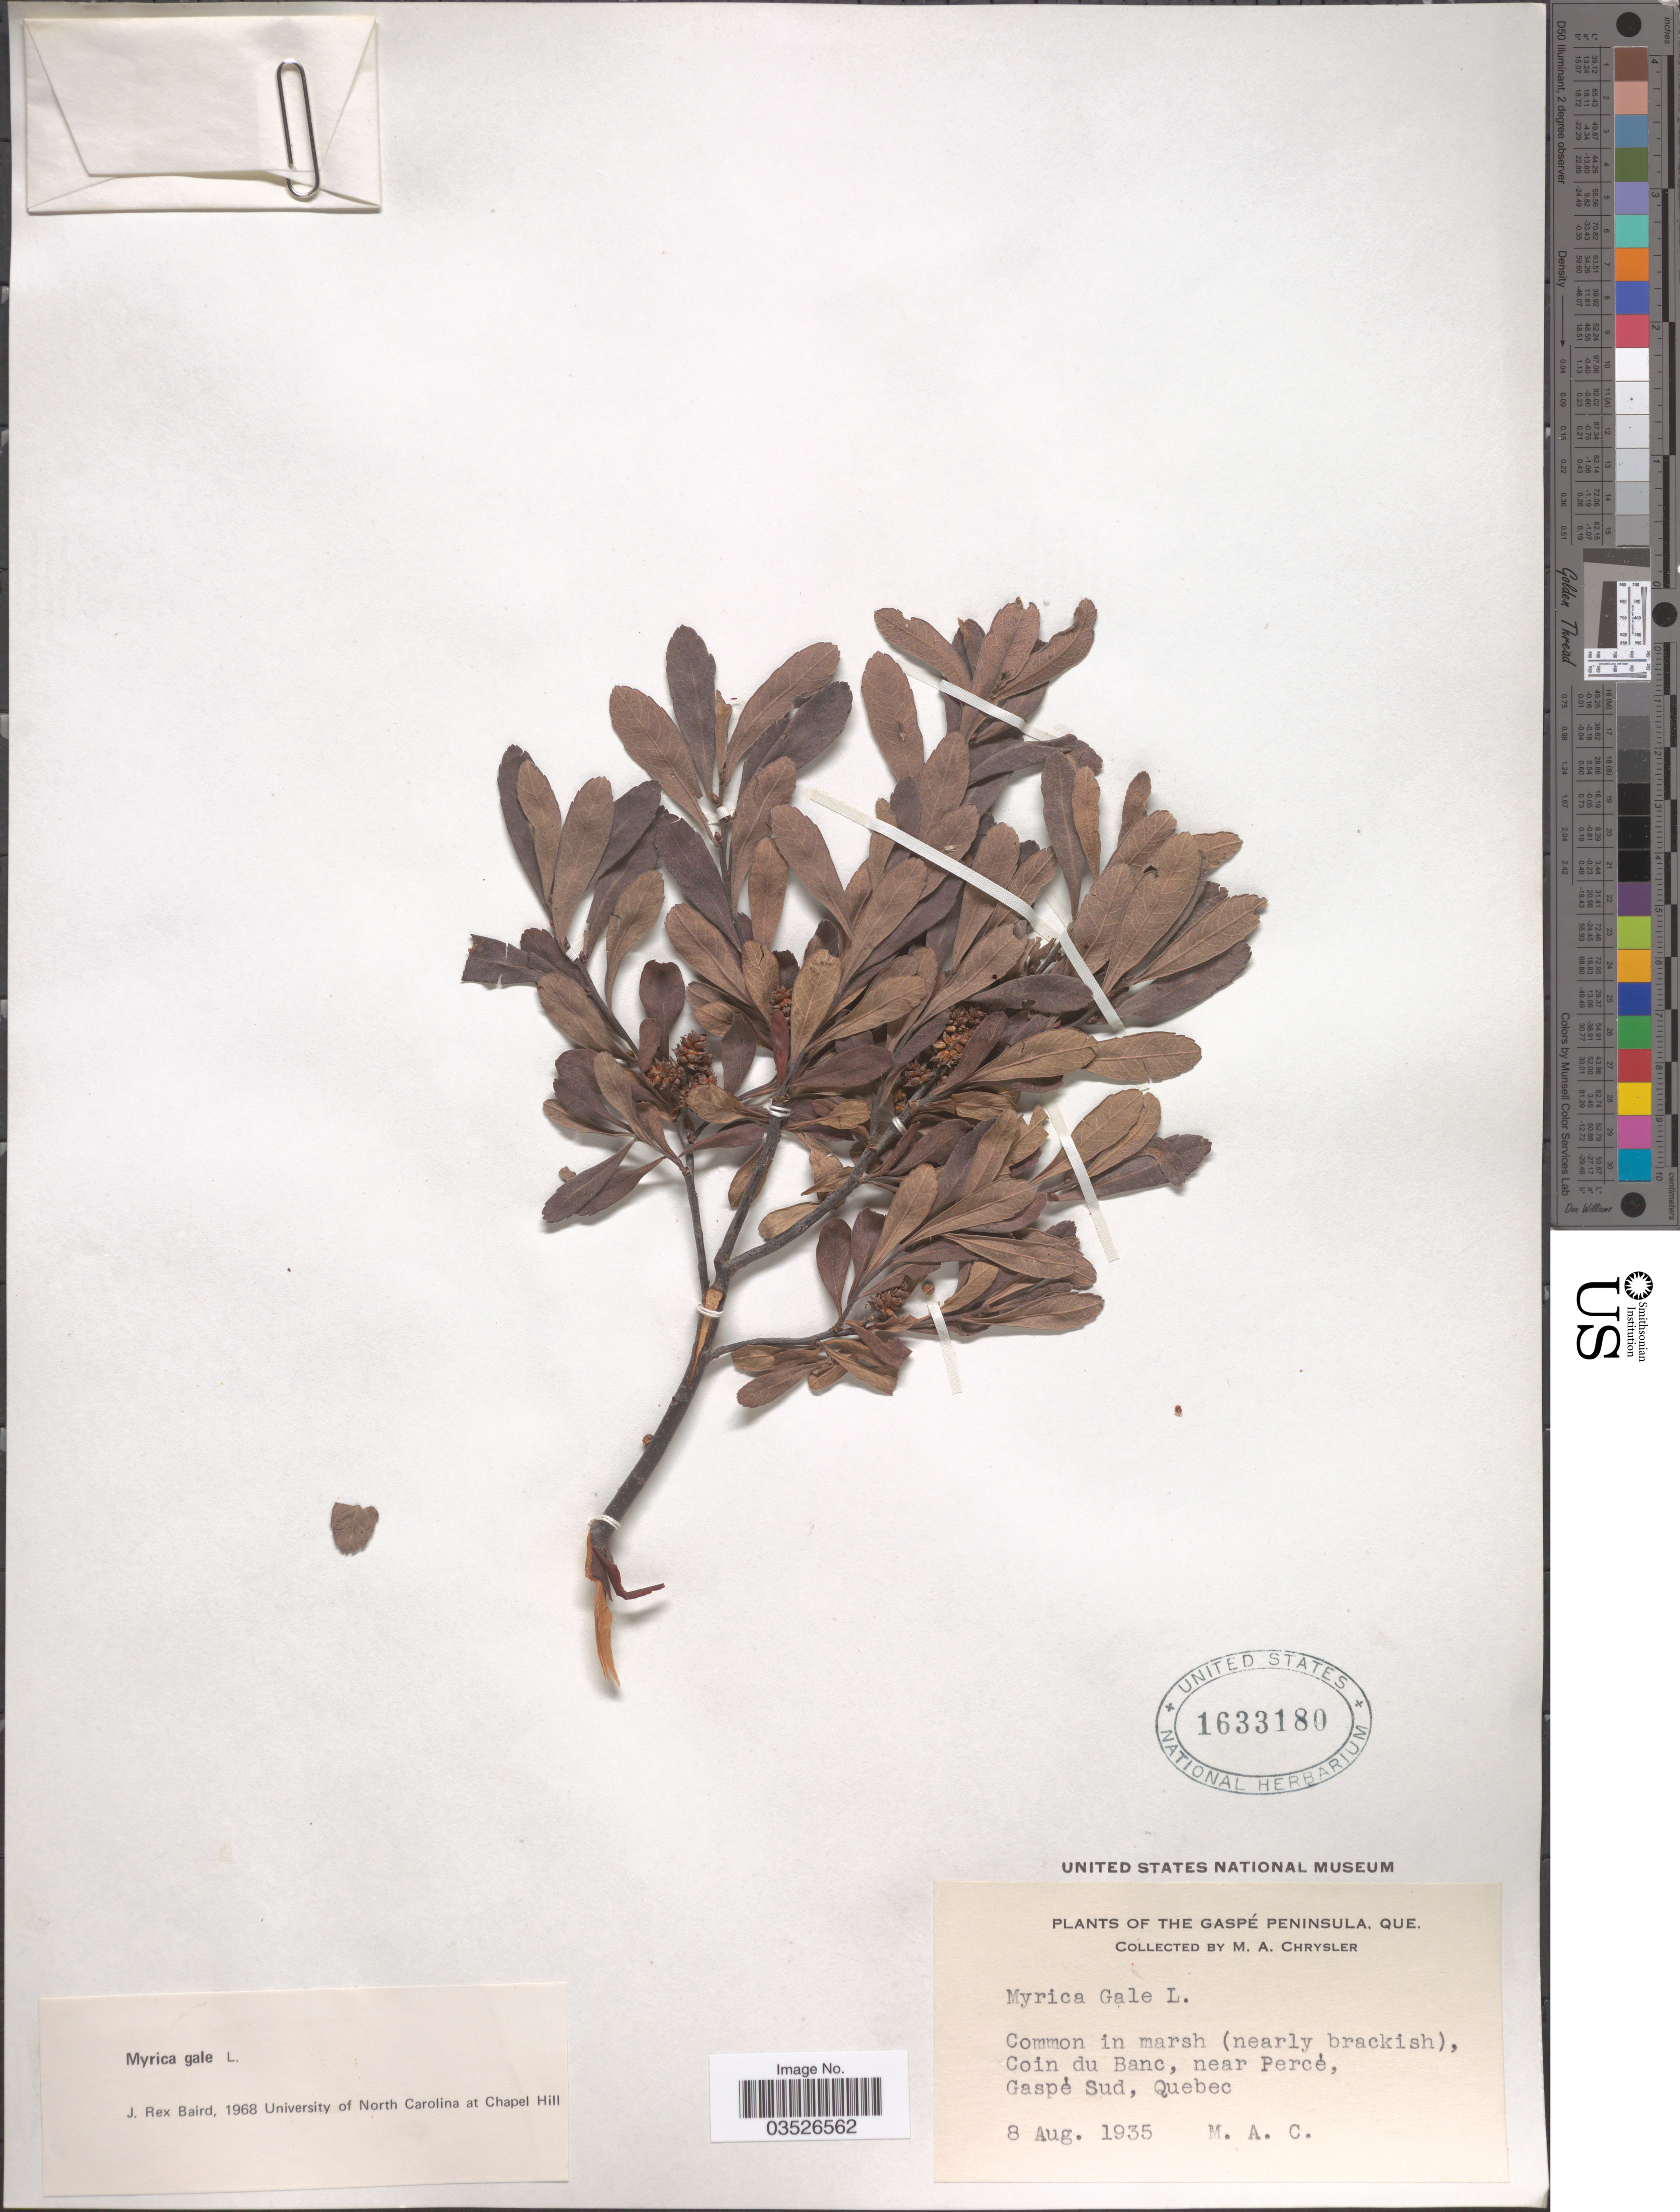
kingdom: Plantae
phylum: Tracheophyta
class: Magnoliopsida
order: Fagales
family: Myricaceae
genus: Myrica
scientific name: Myrica gale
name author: L.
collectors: M. Chrysler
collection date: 1935-08-08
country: Canada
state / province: Quebec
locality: Gaspé Peninsula. Coin du Banc, near Percé, Gaspé Sud.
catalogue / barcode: US 1633180